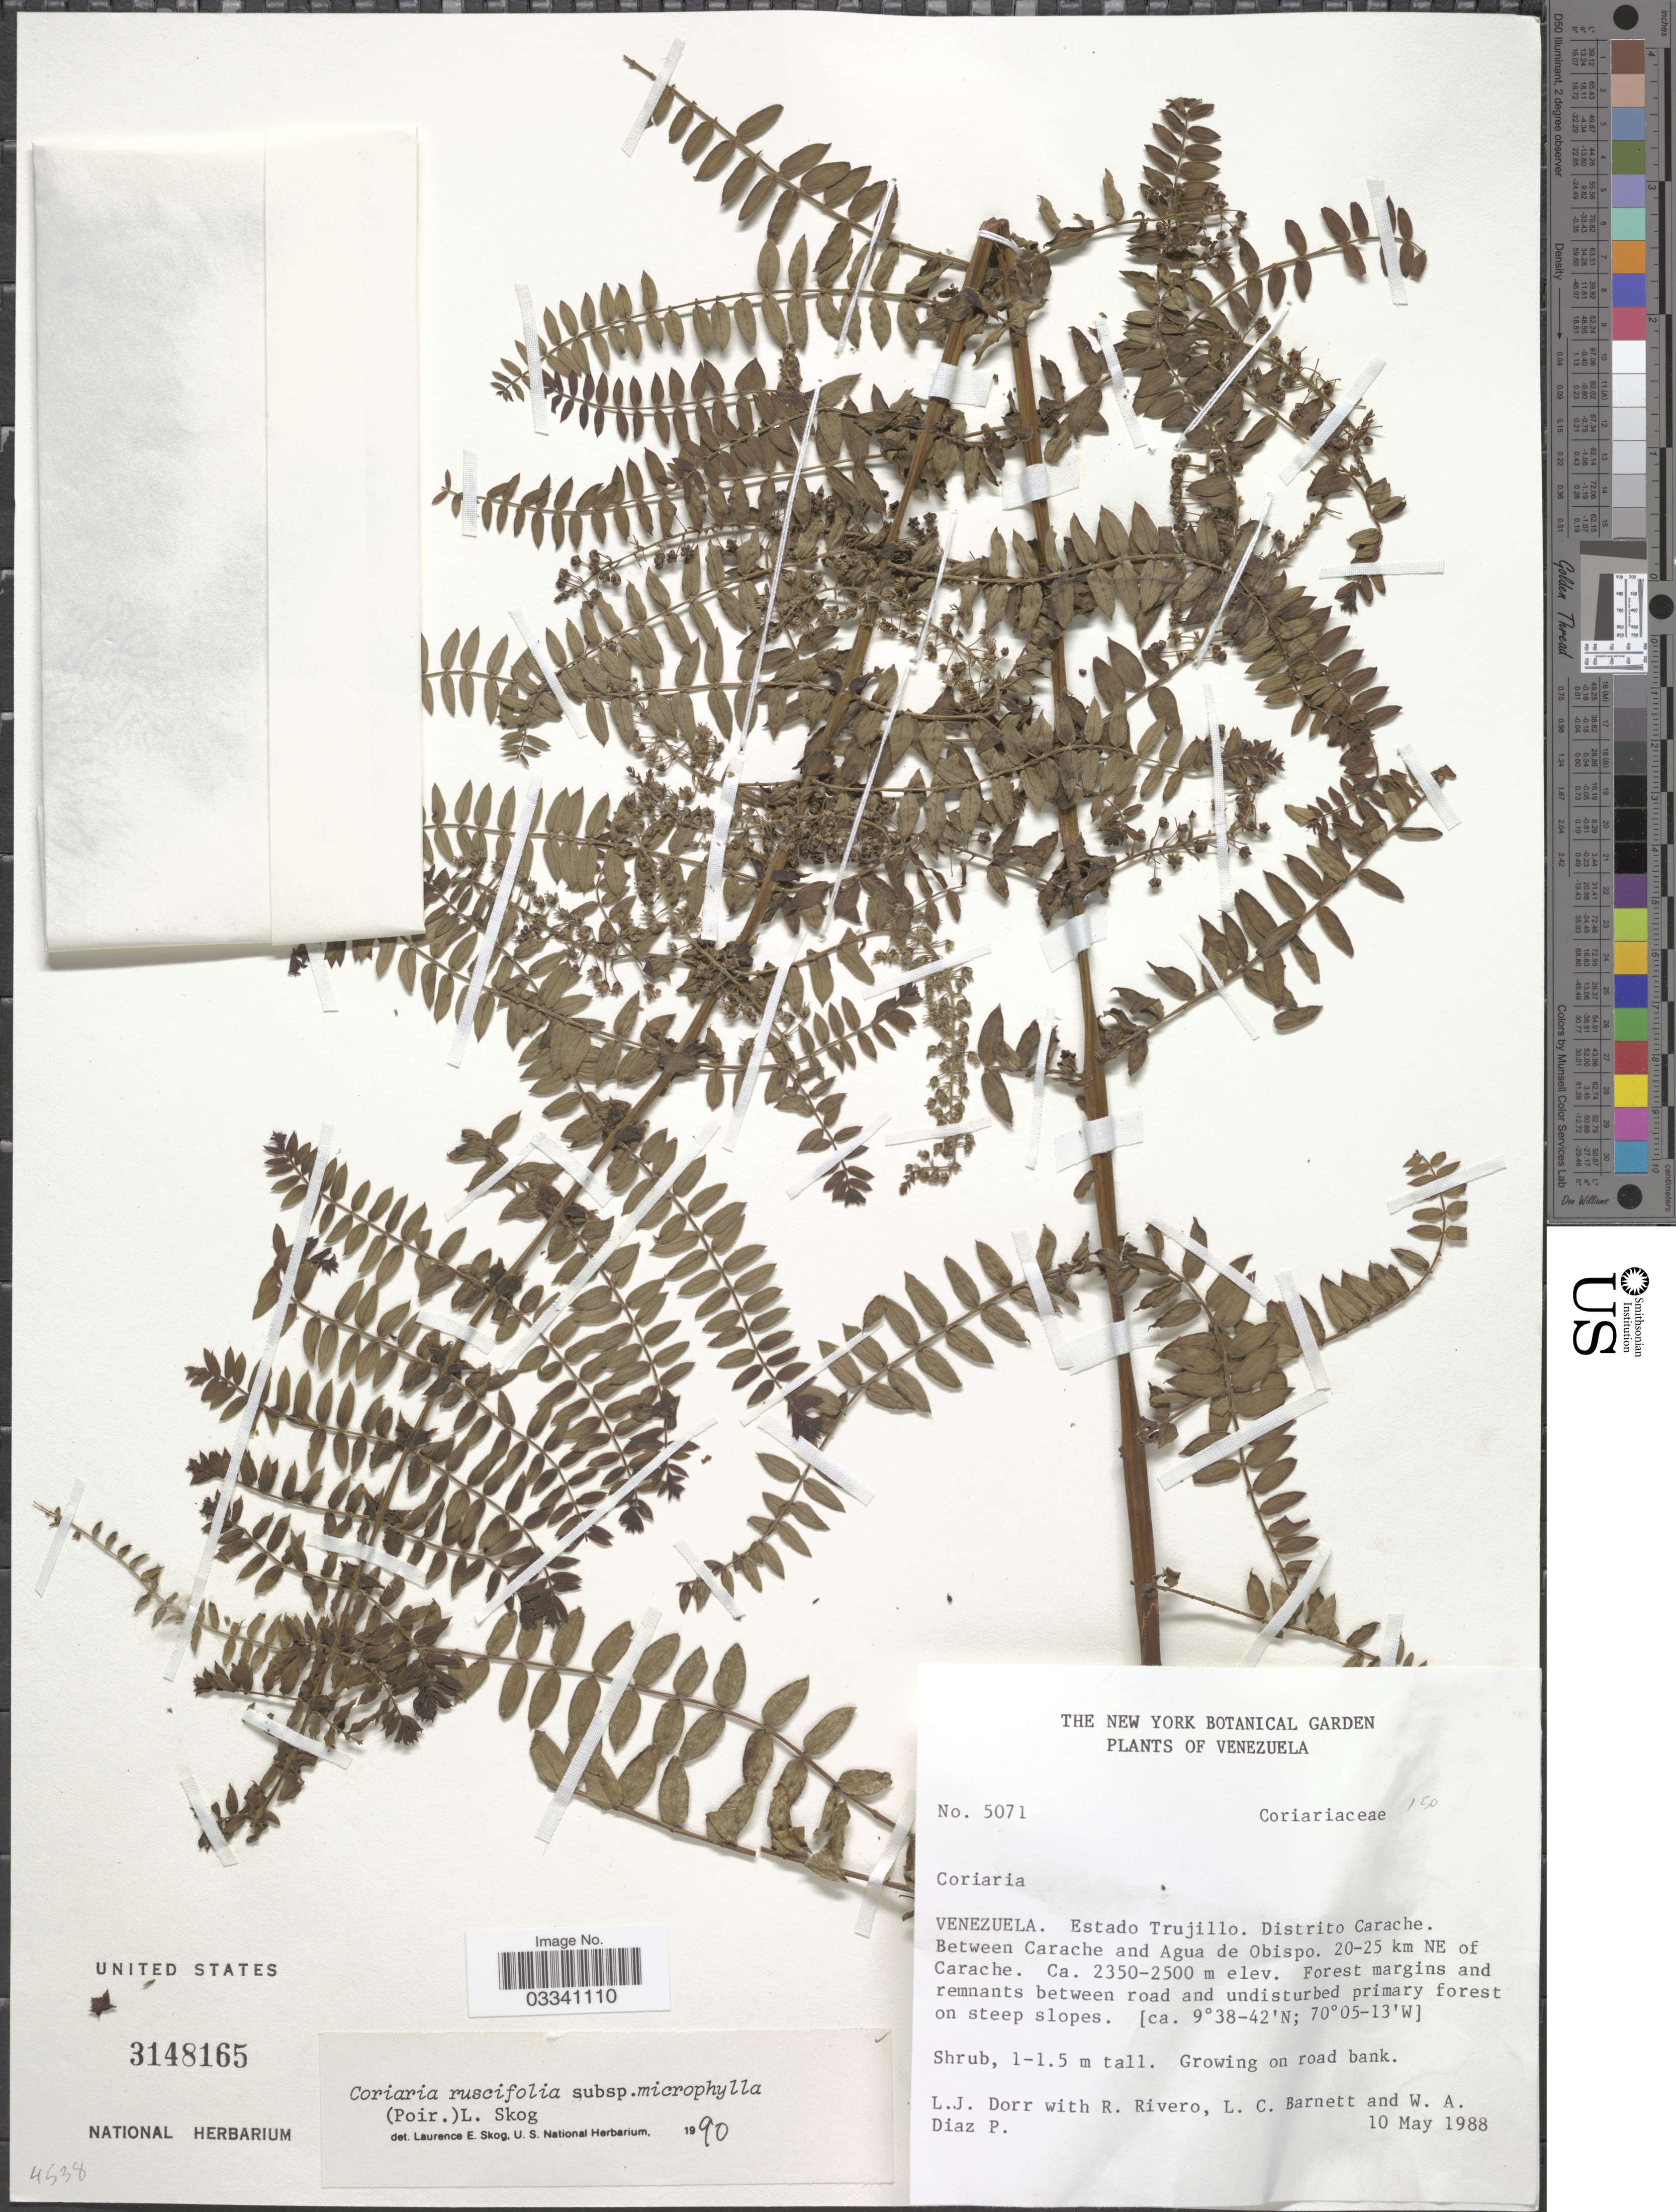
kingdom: Plantae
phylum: Tracheophyta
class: Magnoliopsida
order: Cucurbitales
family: Coriariaceae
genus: Coriaria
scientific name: Coriaria ruscifolia subsp. microphylla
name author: (Poir.) L.E. Skog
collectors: L. J. Dorr, R. Rivero, L. C. Barnett & W. Díaz P.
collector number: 5071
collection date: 1988-05-10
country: Venezuela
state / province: Trujillo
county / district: Carache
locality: Between Carache and Agua de Obispo. 20-25 km NE of Carache.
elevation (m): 2350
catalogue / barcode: US 3148165